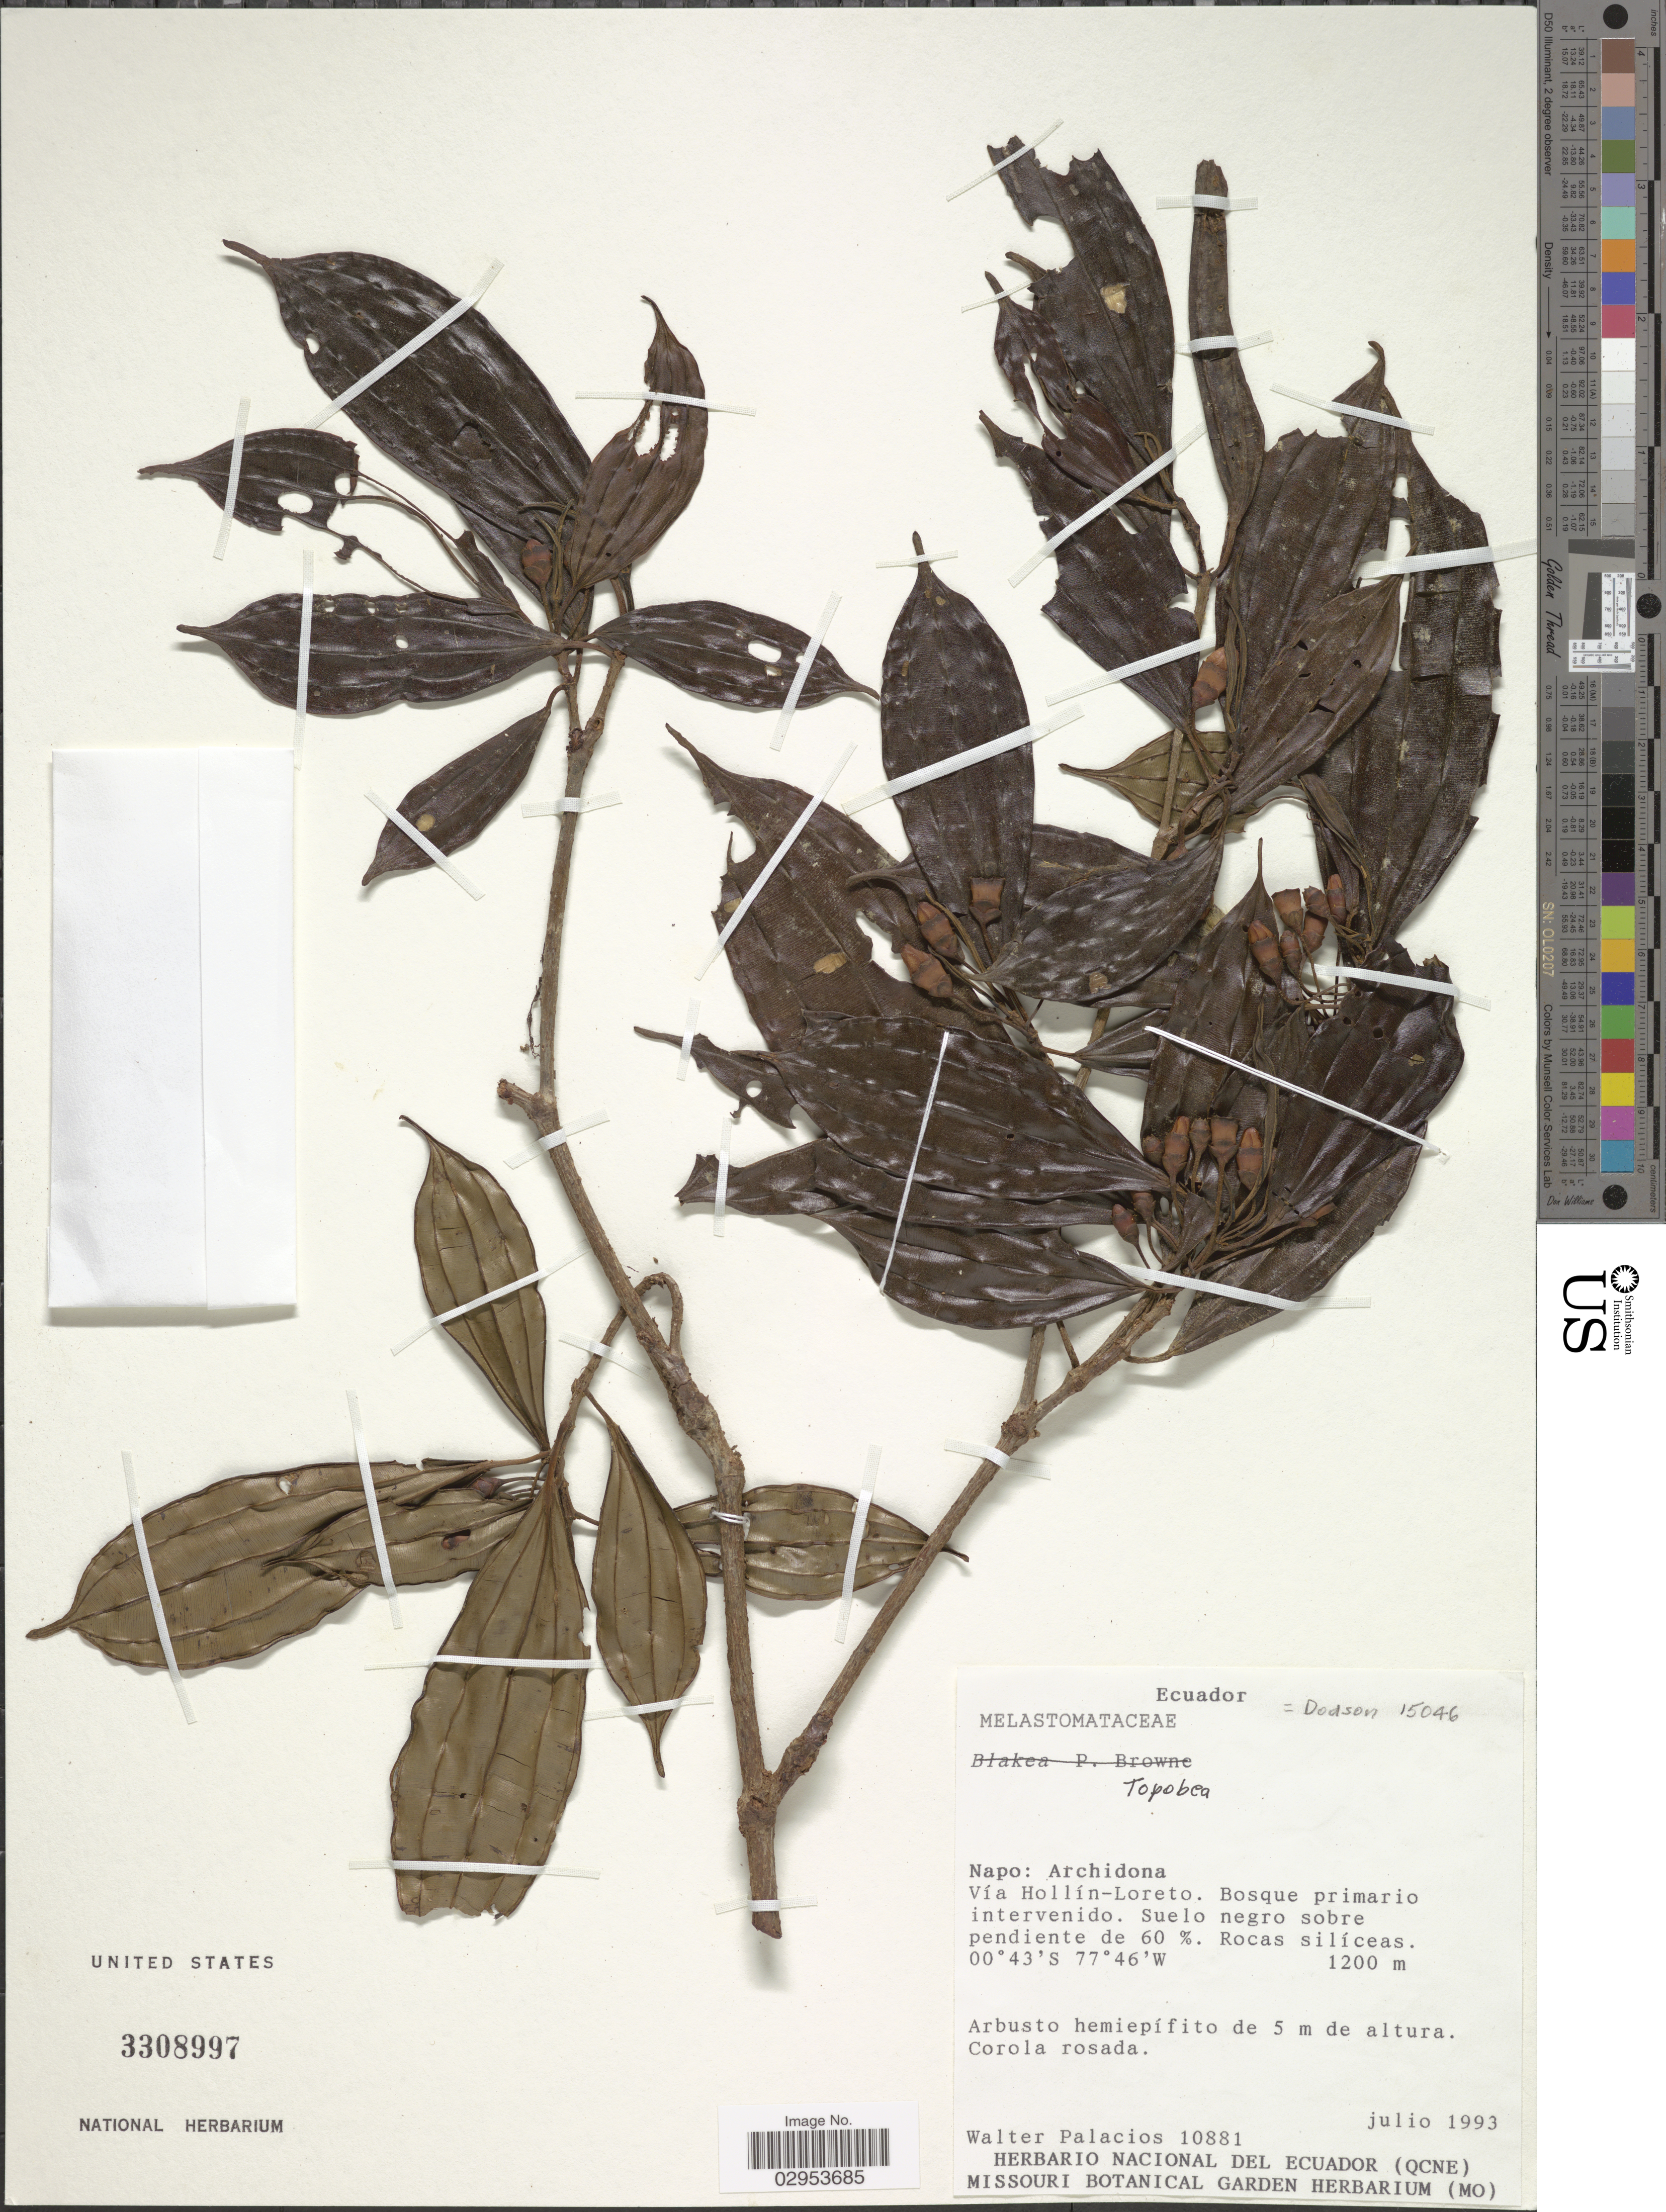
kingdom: Plantae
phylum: Tracheophyta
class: Magnoliopsida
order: Myrtales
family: Melastomataceae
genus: Blakea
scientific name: Blakea sp.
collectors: W. Palacios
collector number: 10881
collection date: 1993-07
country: Ecuador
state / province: Napo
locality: Archidona. Vía Hollin-Loreto. Bosque primario intervenido.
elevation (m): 1200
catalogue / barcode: US 3308997